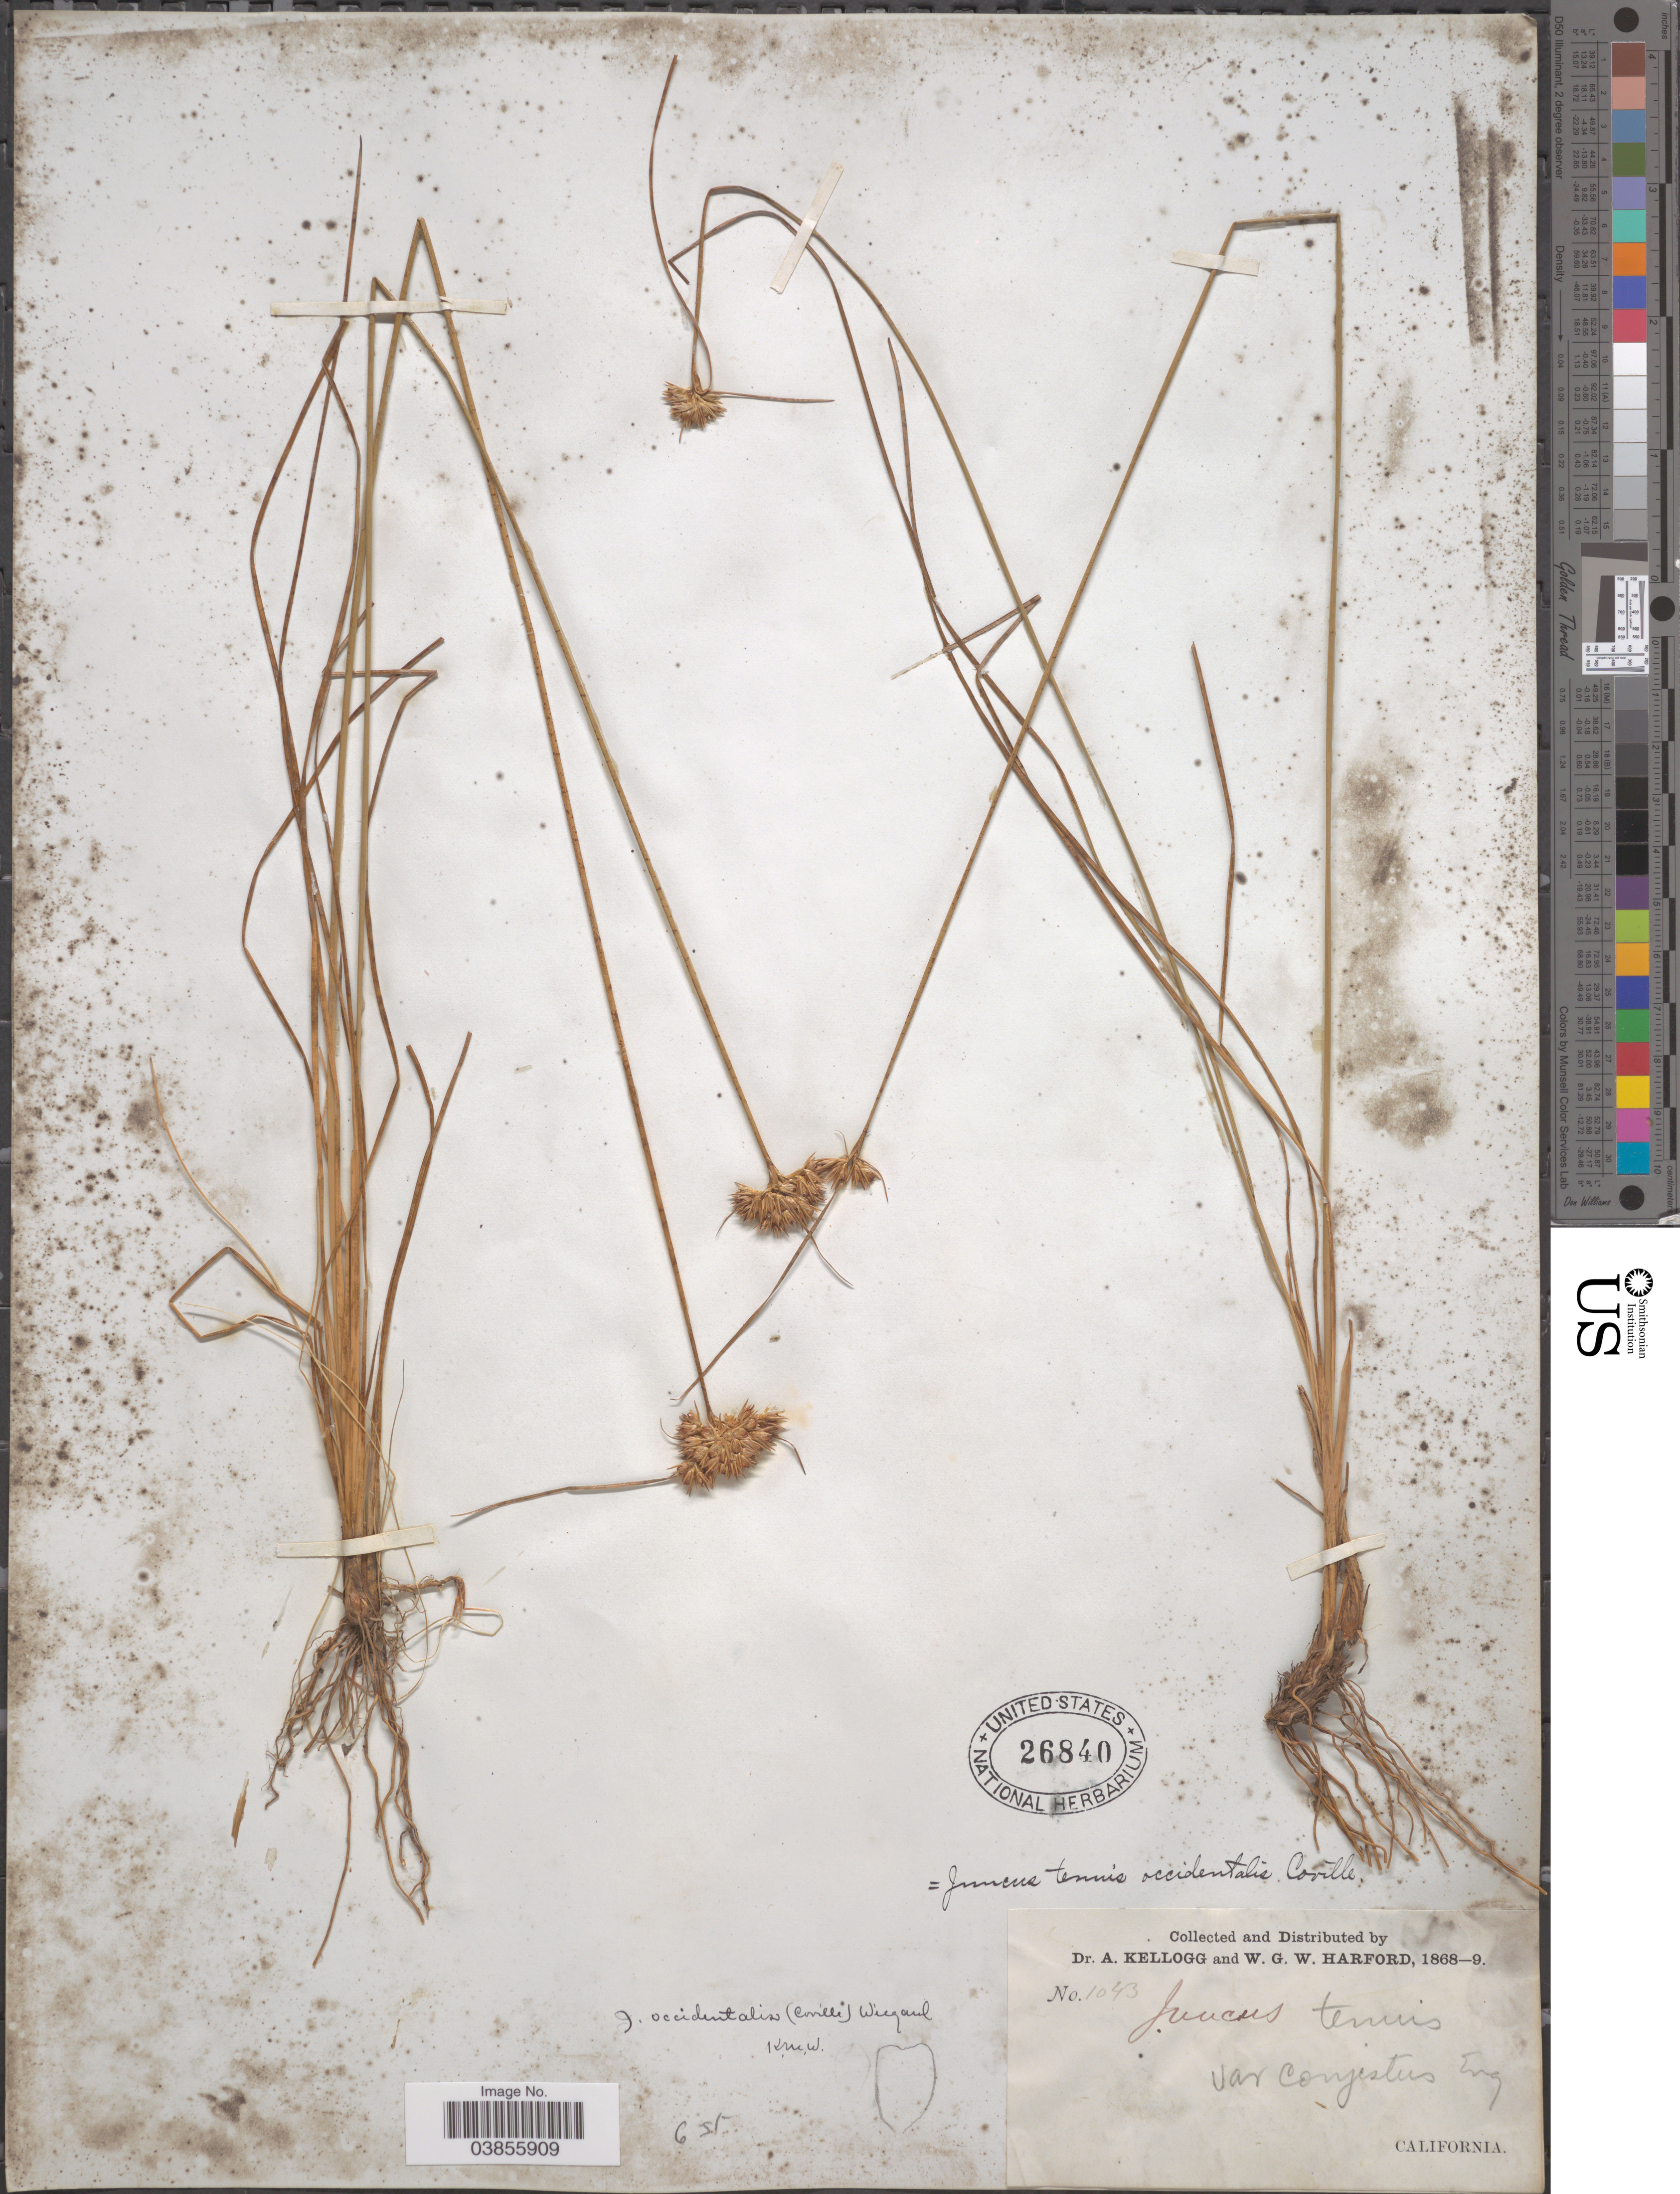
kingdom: Plantae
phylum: Tracheophyta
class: Liliopsida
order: Poales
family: Juncaceae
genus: Juncus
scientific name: Juncus occidentalis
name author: (Coville) Wiegand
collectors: A. Kellogg & W. G. W. Harford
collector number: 1043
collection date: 1868/1869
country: United States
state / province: California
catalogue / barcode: US 26840